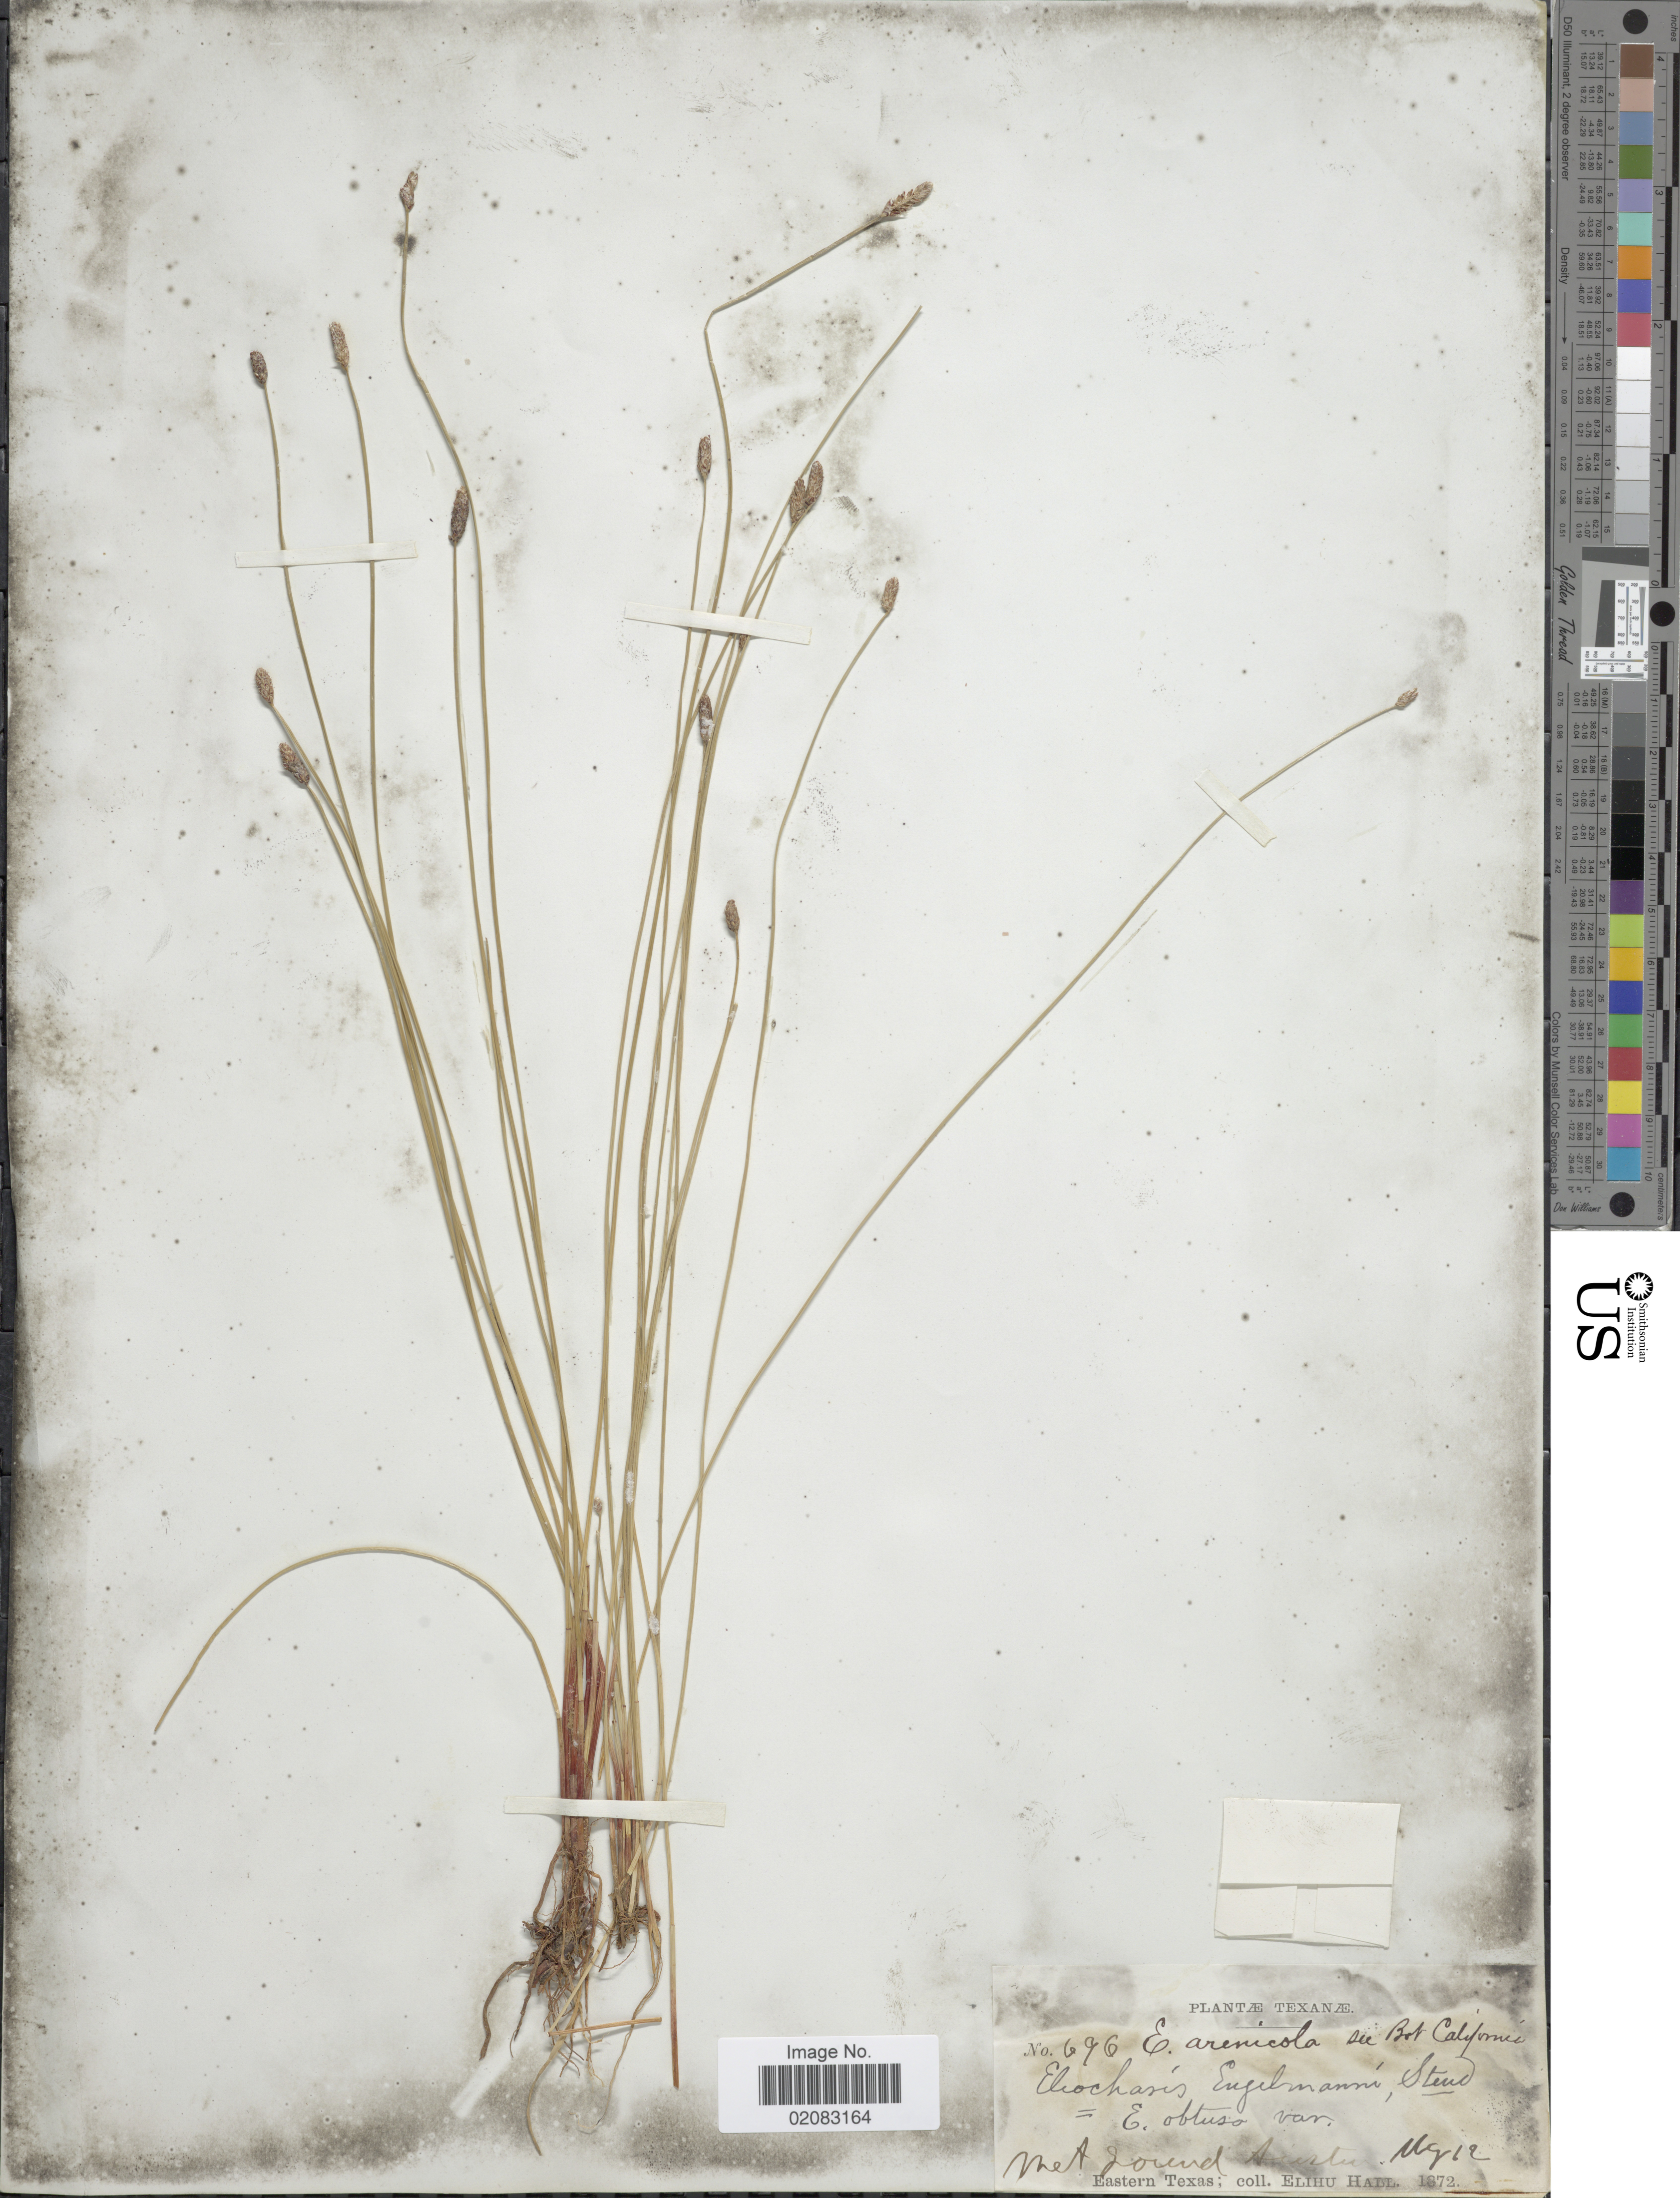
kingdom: Plantae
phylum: Tracheophyta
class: Liliopsida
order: Poales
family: Cyperaceae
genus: Eleocharis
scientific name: Eleocharis montevidensis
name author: Kunth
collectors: E. Hall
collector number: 696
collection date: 1872-05-12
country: United States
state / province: Texas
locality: Wet ground Austin, Eastern Texas